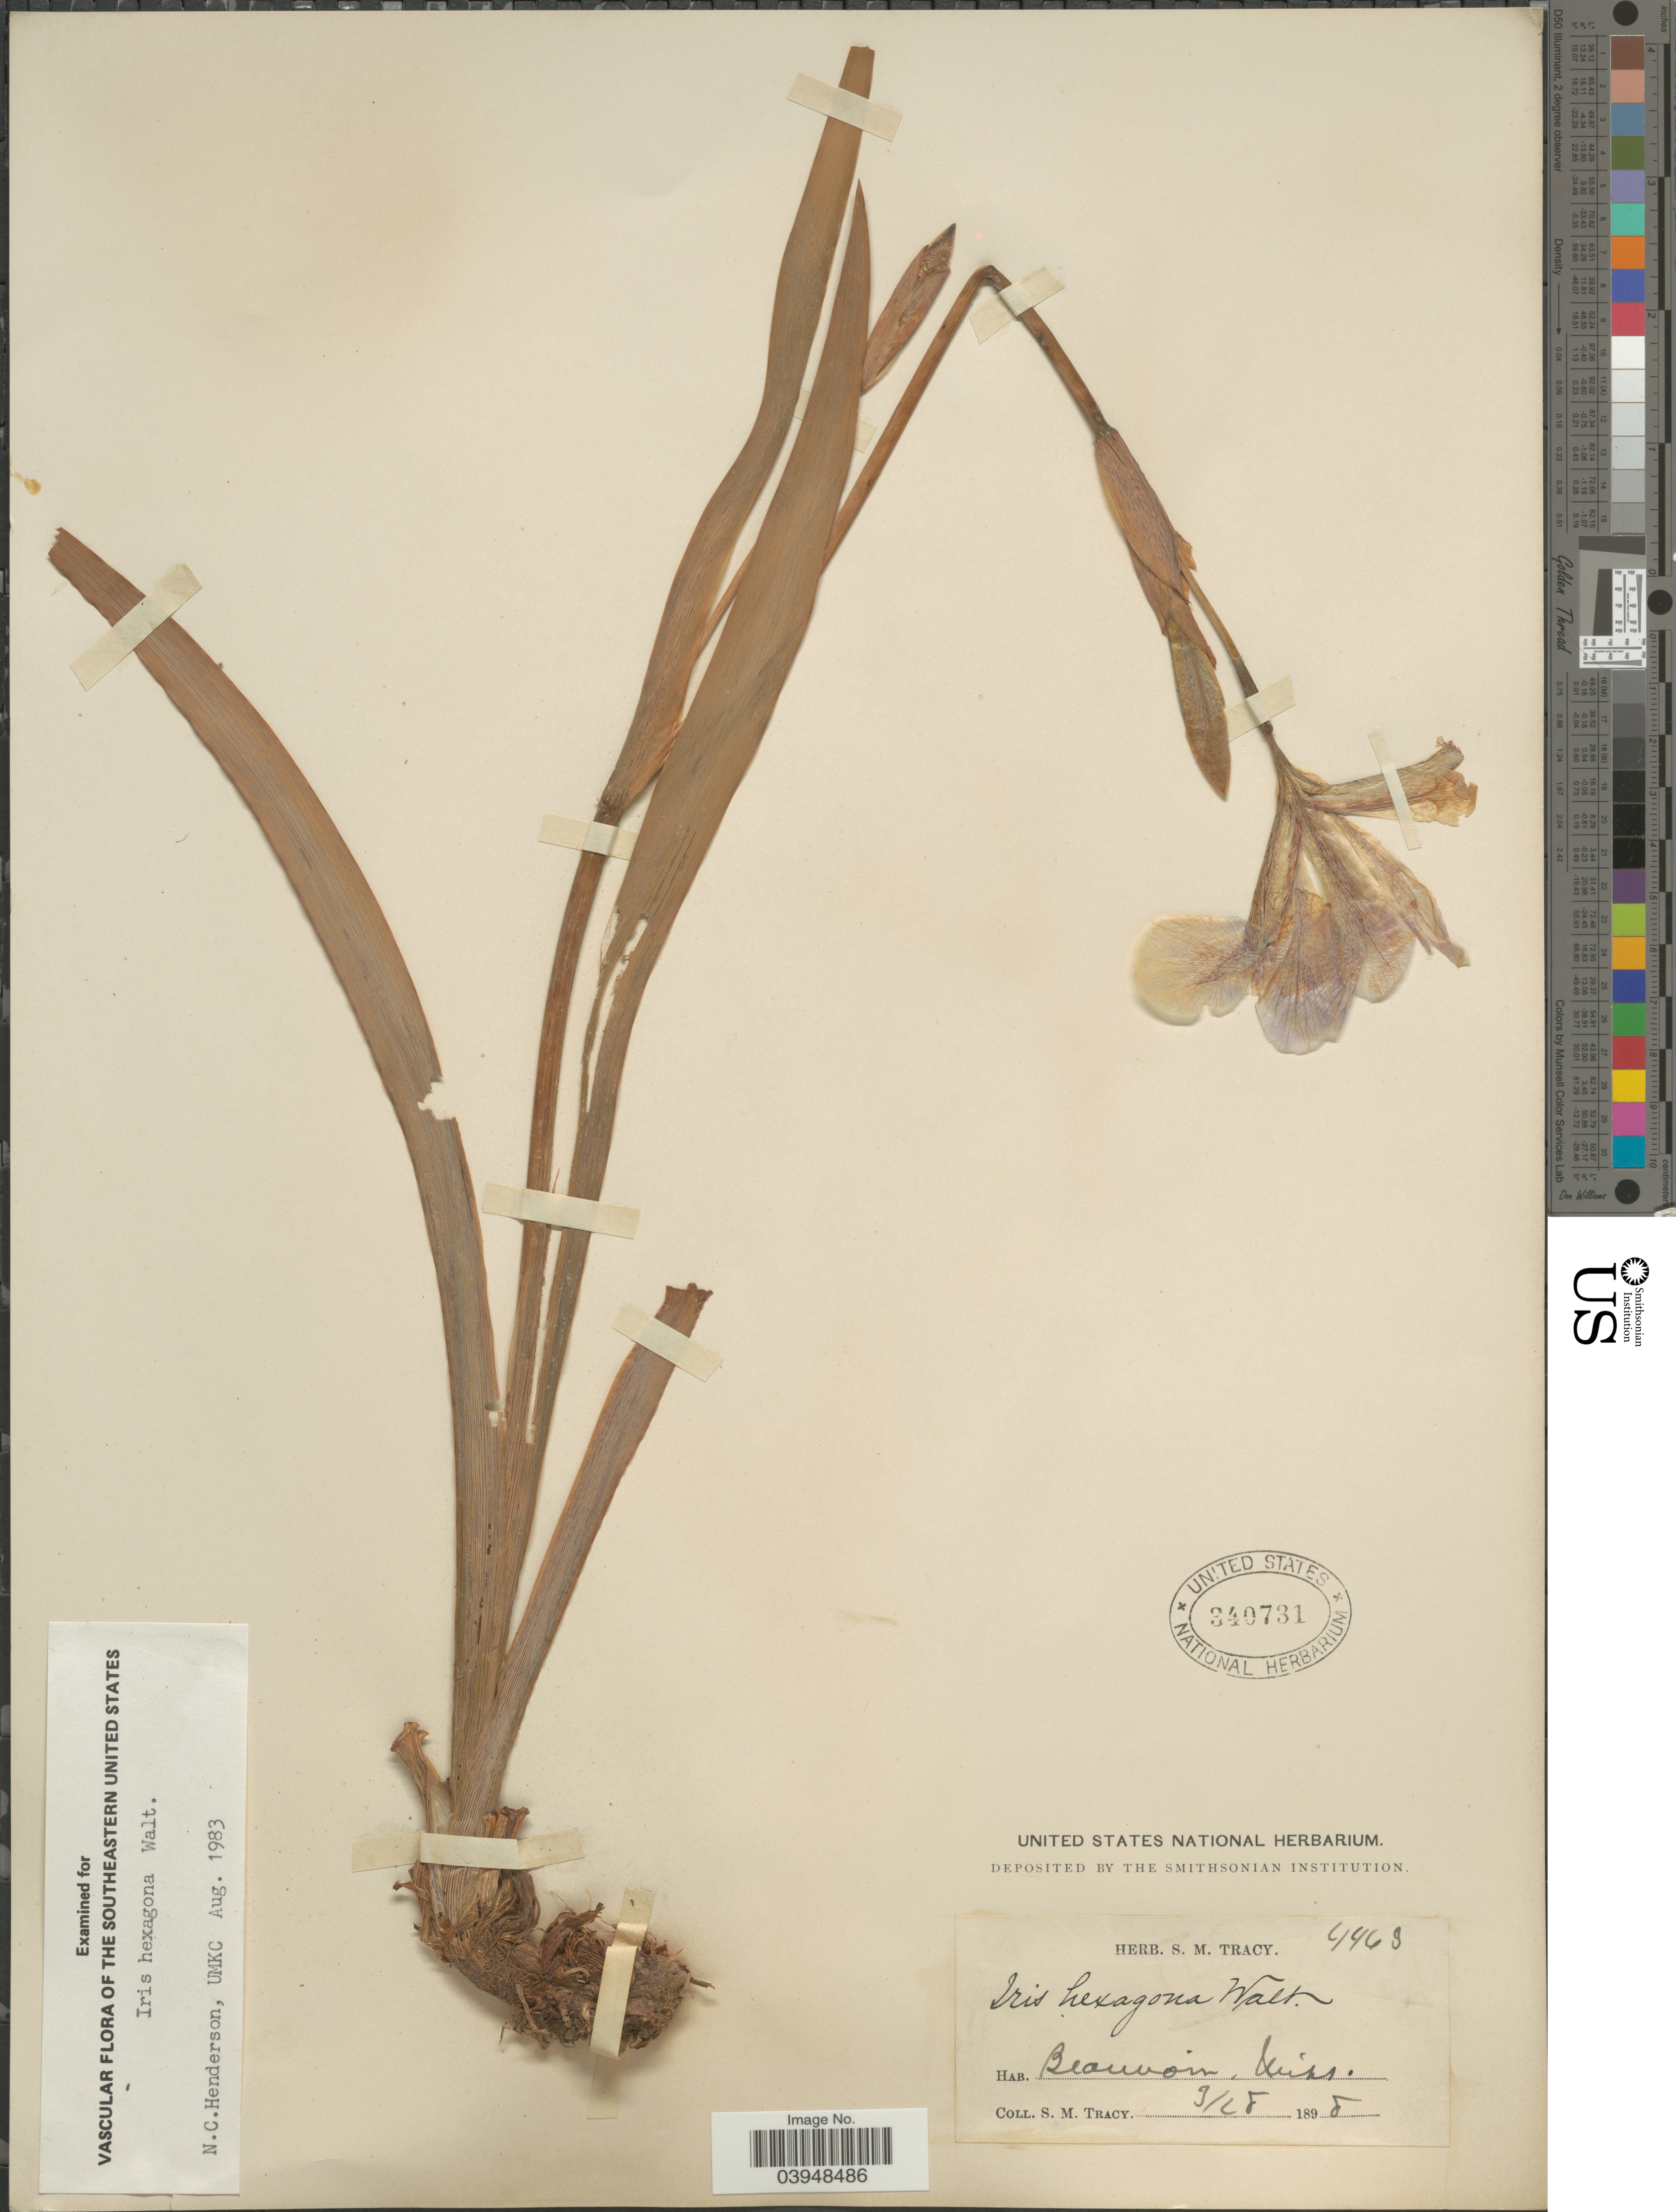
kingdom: Plantae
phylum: Tracheophyta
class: Liliopsida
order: Asparagales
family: Iridaceae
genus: Iris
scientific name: Iris hexagona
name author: Walter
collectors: S. M. Tracy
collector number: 4468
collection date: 1898-09-28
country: United States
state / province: Mississippi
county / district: Harrison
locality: Beauvoir.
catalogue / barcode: US 340731